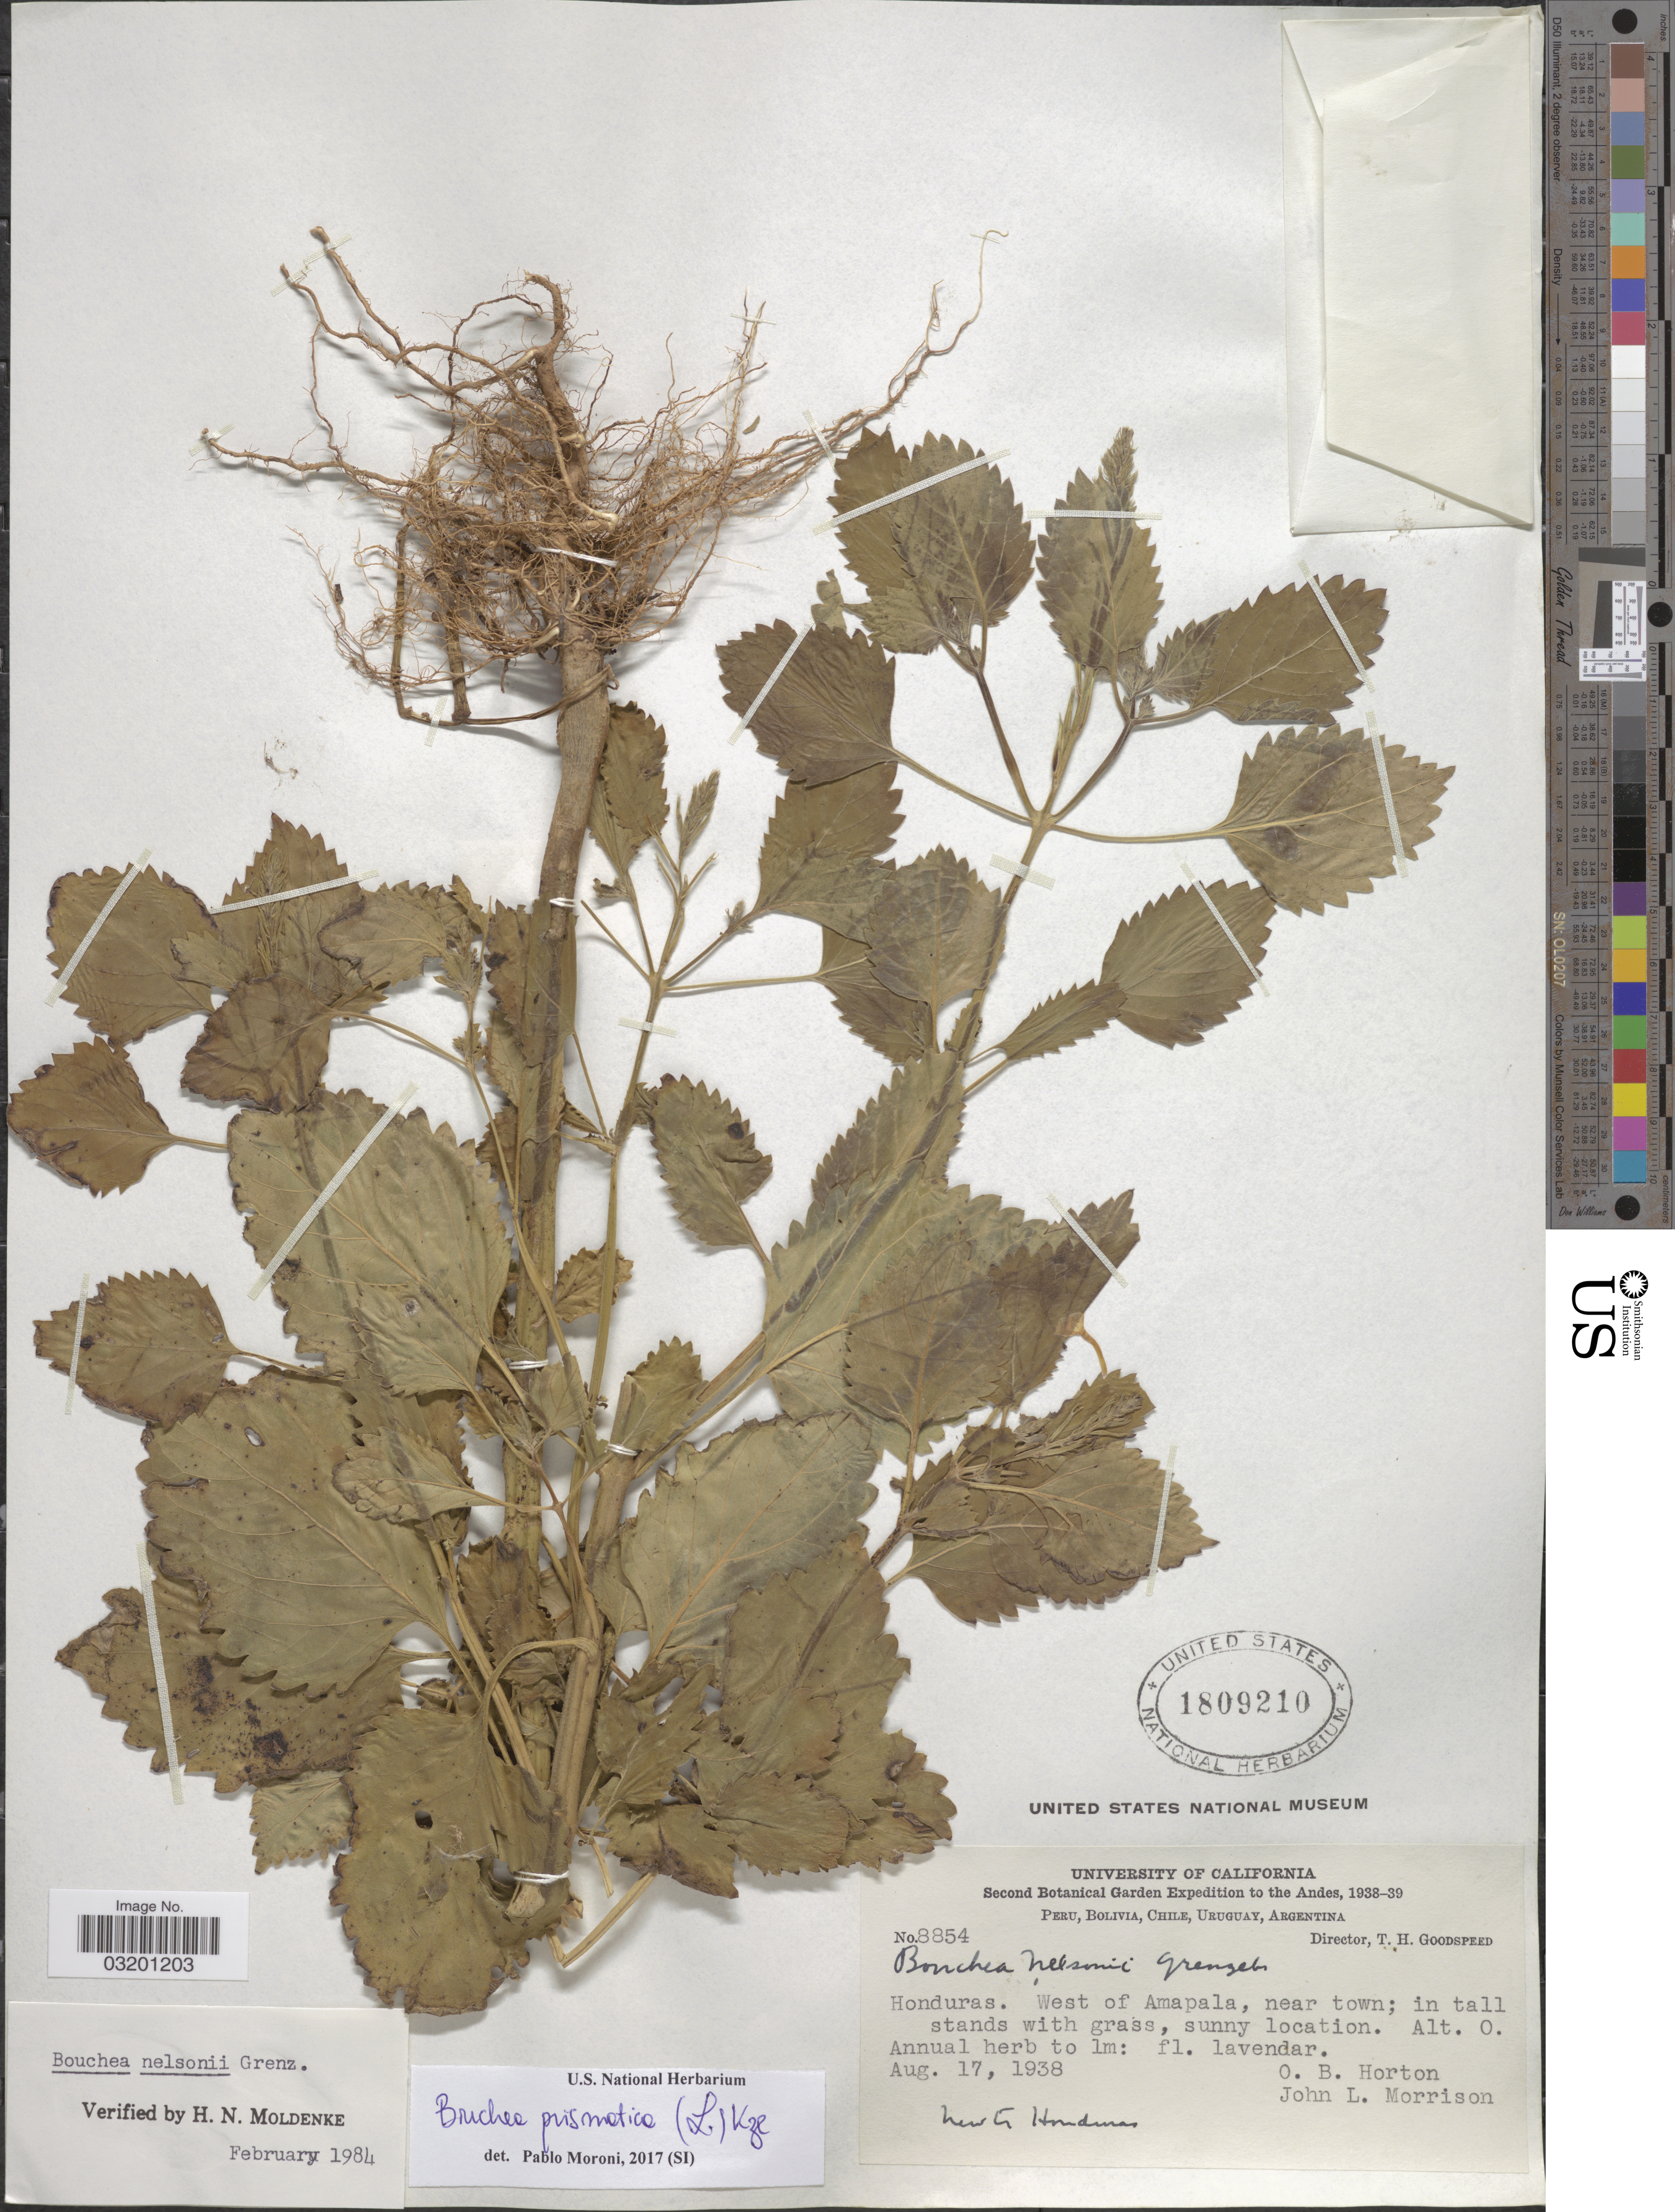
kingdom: Plantae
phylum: Tracheophyta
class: Magnoliopsida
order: Lamiales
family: Verbenaceae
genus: Bouchea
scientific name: Bouchea prismatica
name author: (L.) Kuntze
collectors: O. B. Horton & J. Morrison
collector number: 8854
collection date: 1938-08-17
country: Honduras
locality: Andes. Honduras. West of Amapala, near town.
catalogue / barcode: US 1809210